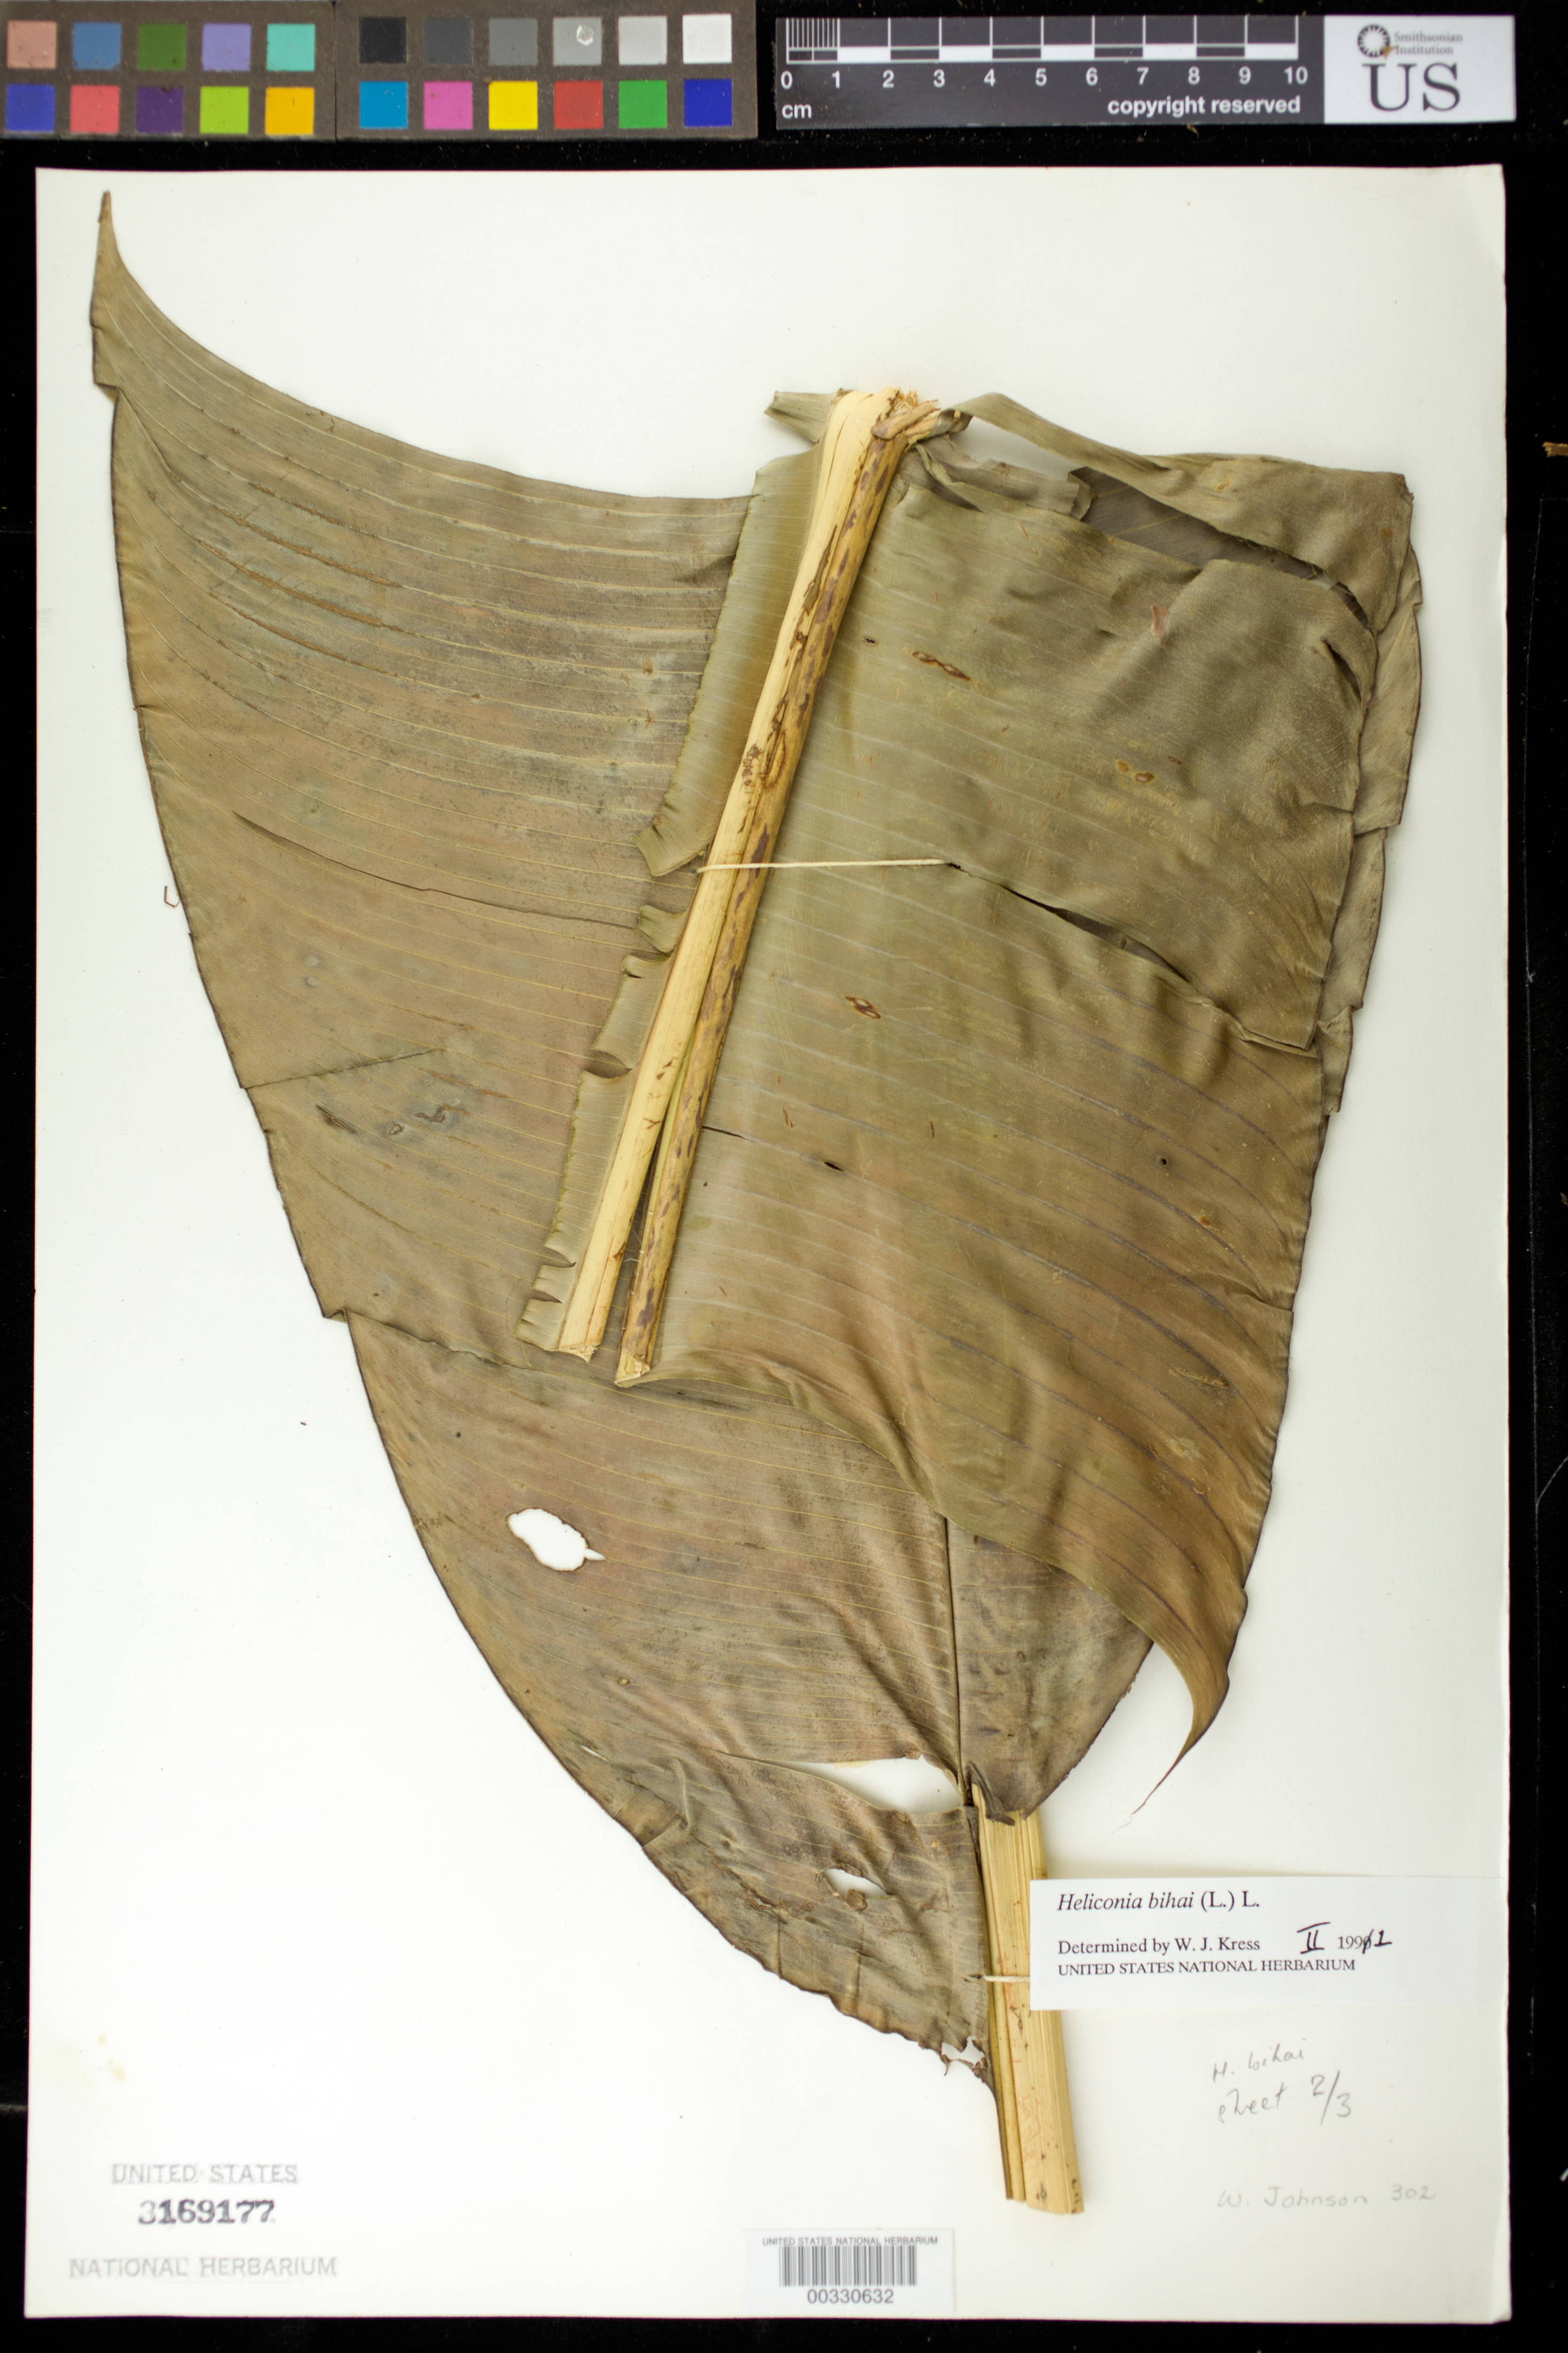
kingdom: Plantae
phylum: Tracheophyta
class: Liliopsida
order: Zingiberales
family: Heliconiaceae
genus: Heliconia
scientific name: Heliconia bihai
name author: (L.) L.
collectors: W. Johnson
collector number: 302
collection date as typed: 21 Jul 1989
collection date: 1989-07-21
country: Trinidad and Tobago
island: Trinidad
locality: Guaico tamana rd, nr. nestor village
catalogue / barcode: US 3169177